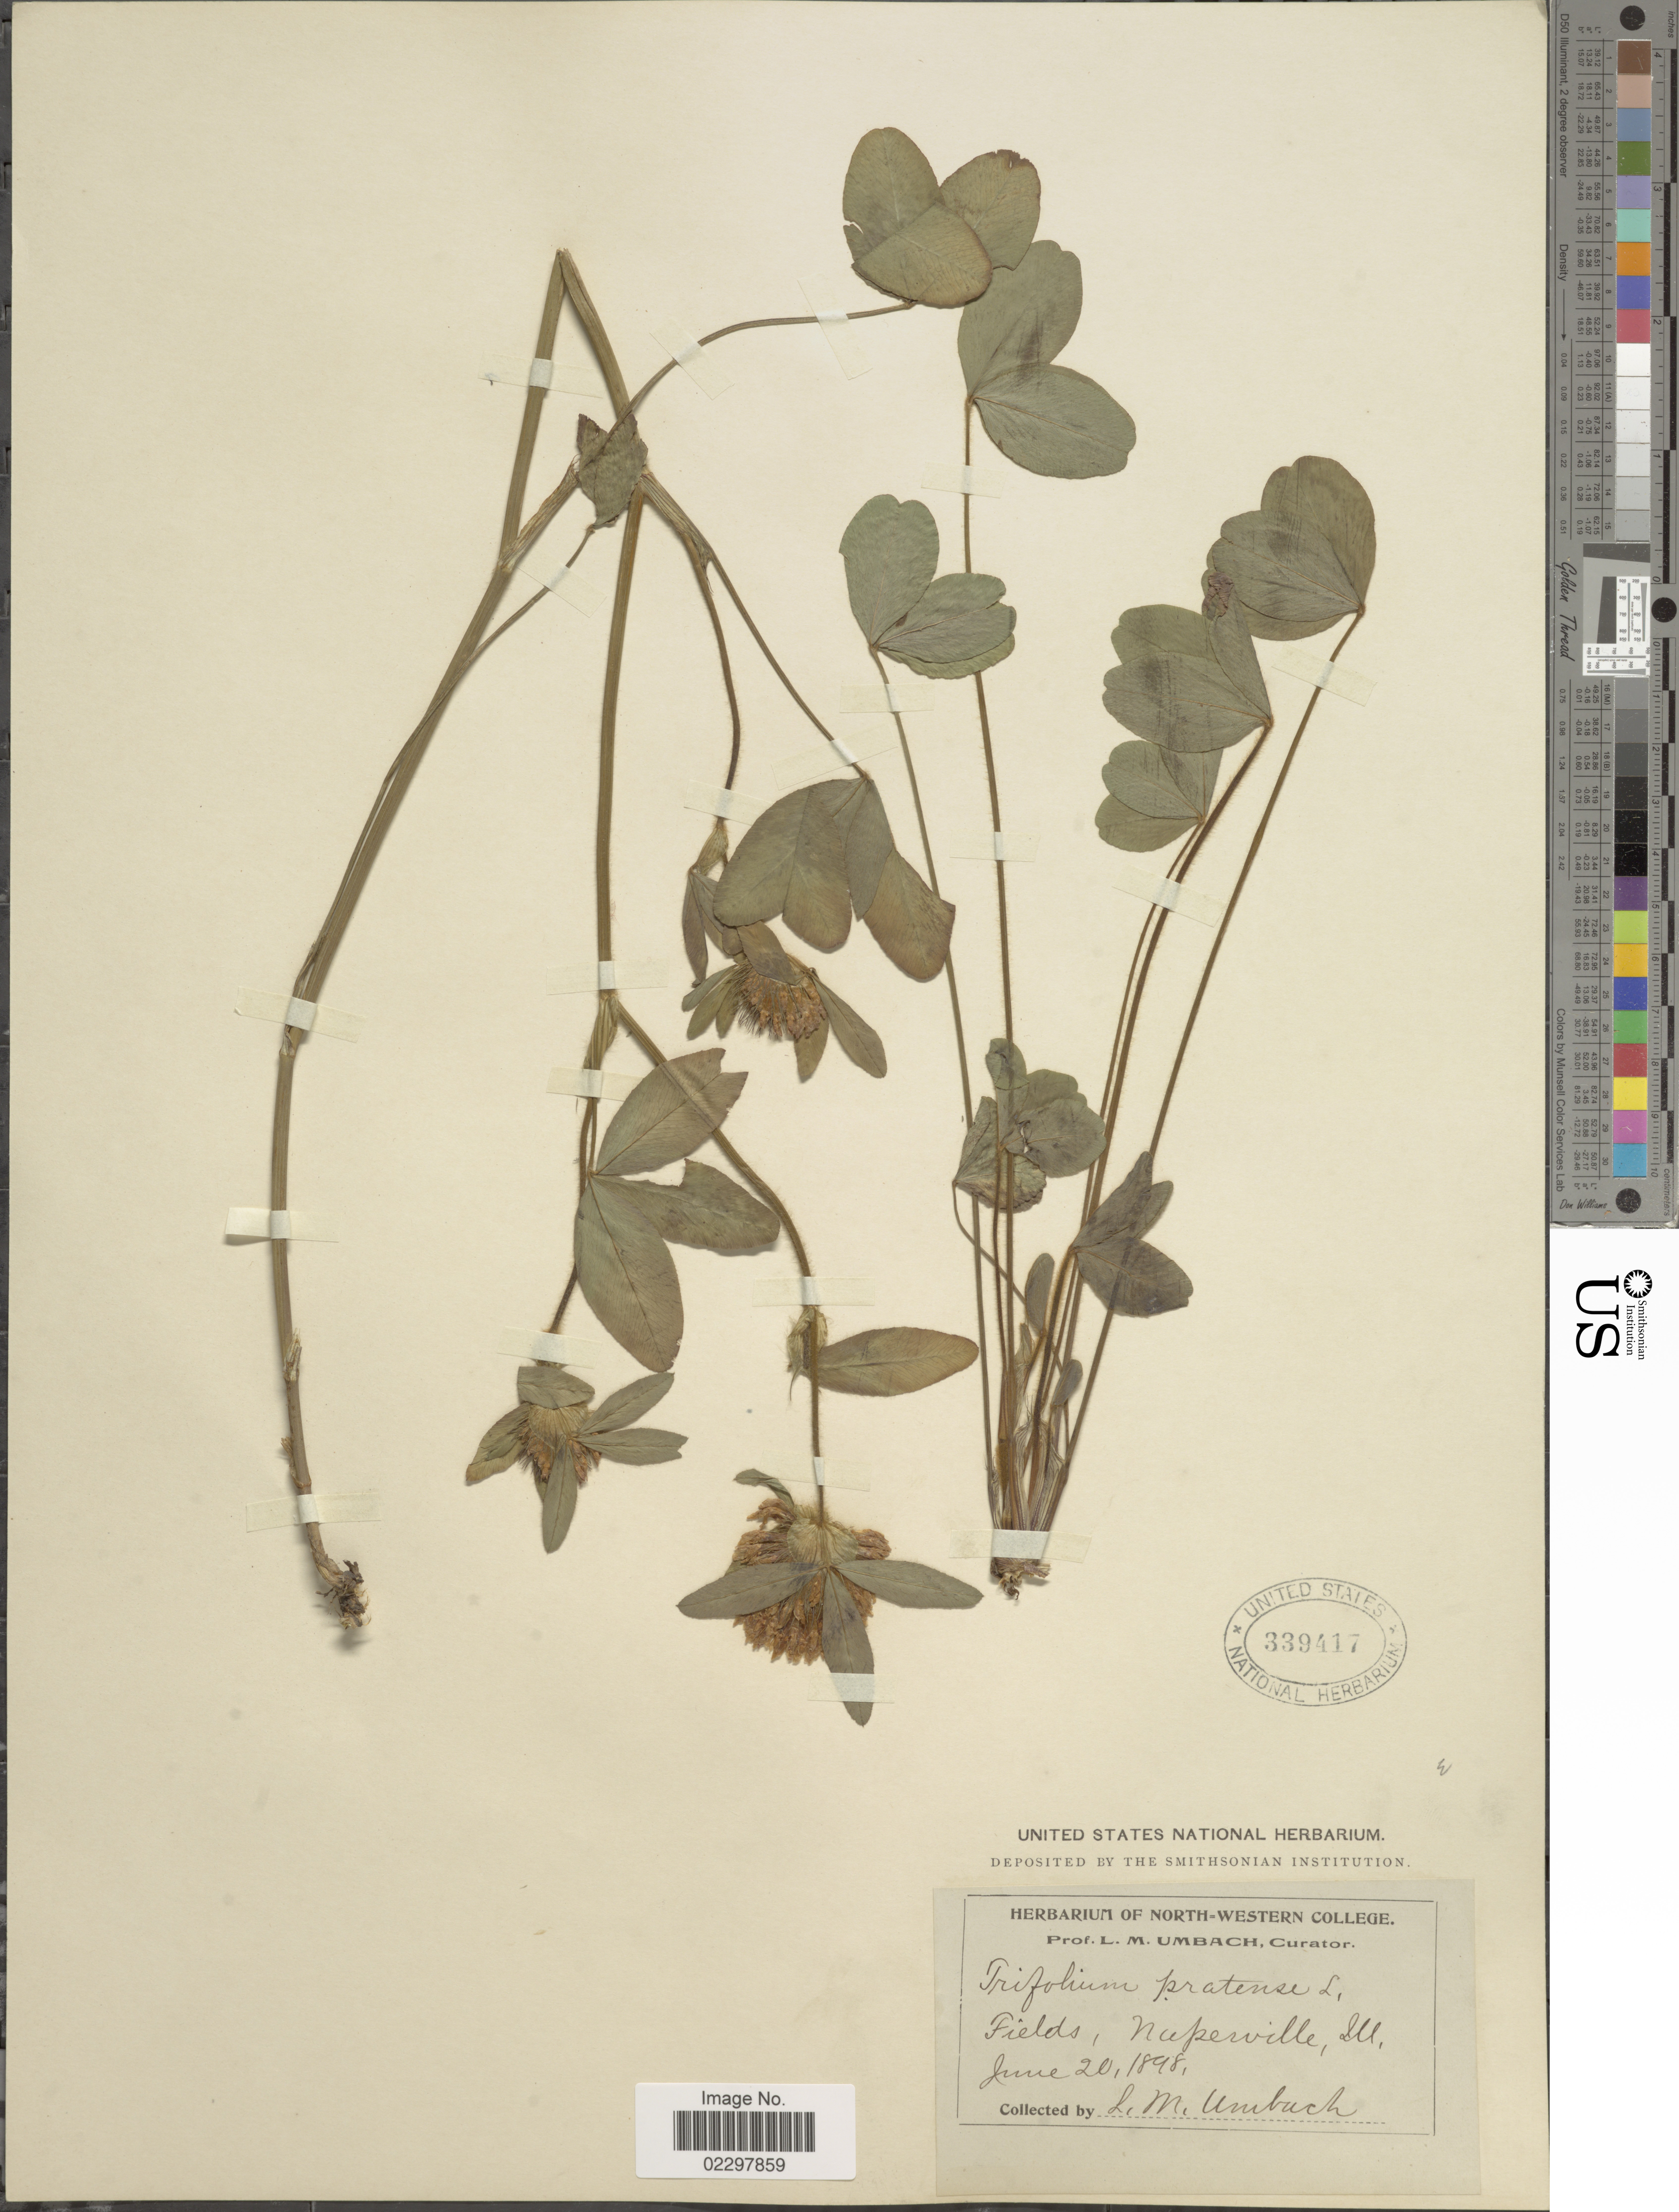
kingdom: Plantae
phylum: Tracheophyta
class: Magnoliopsida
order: Fabales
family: Fabaceae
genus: Trifolium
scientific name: Trifolium pratense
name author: L.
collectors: L. M. Umbach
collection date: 1898-06-20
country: United States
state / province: Illinois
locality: Fields, Napeville.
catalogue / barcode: US 339417